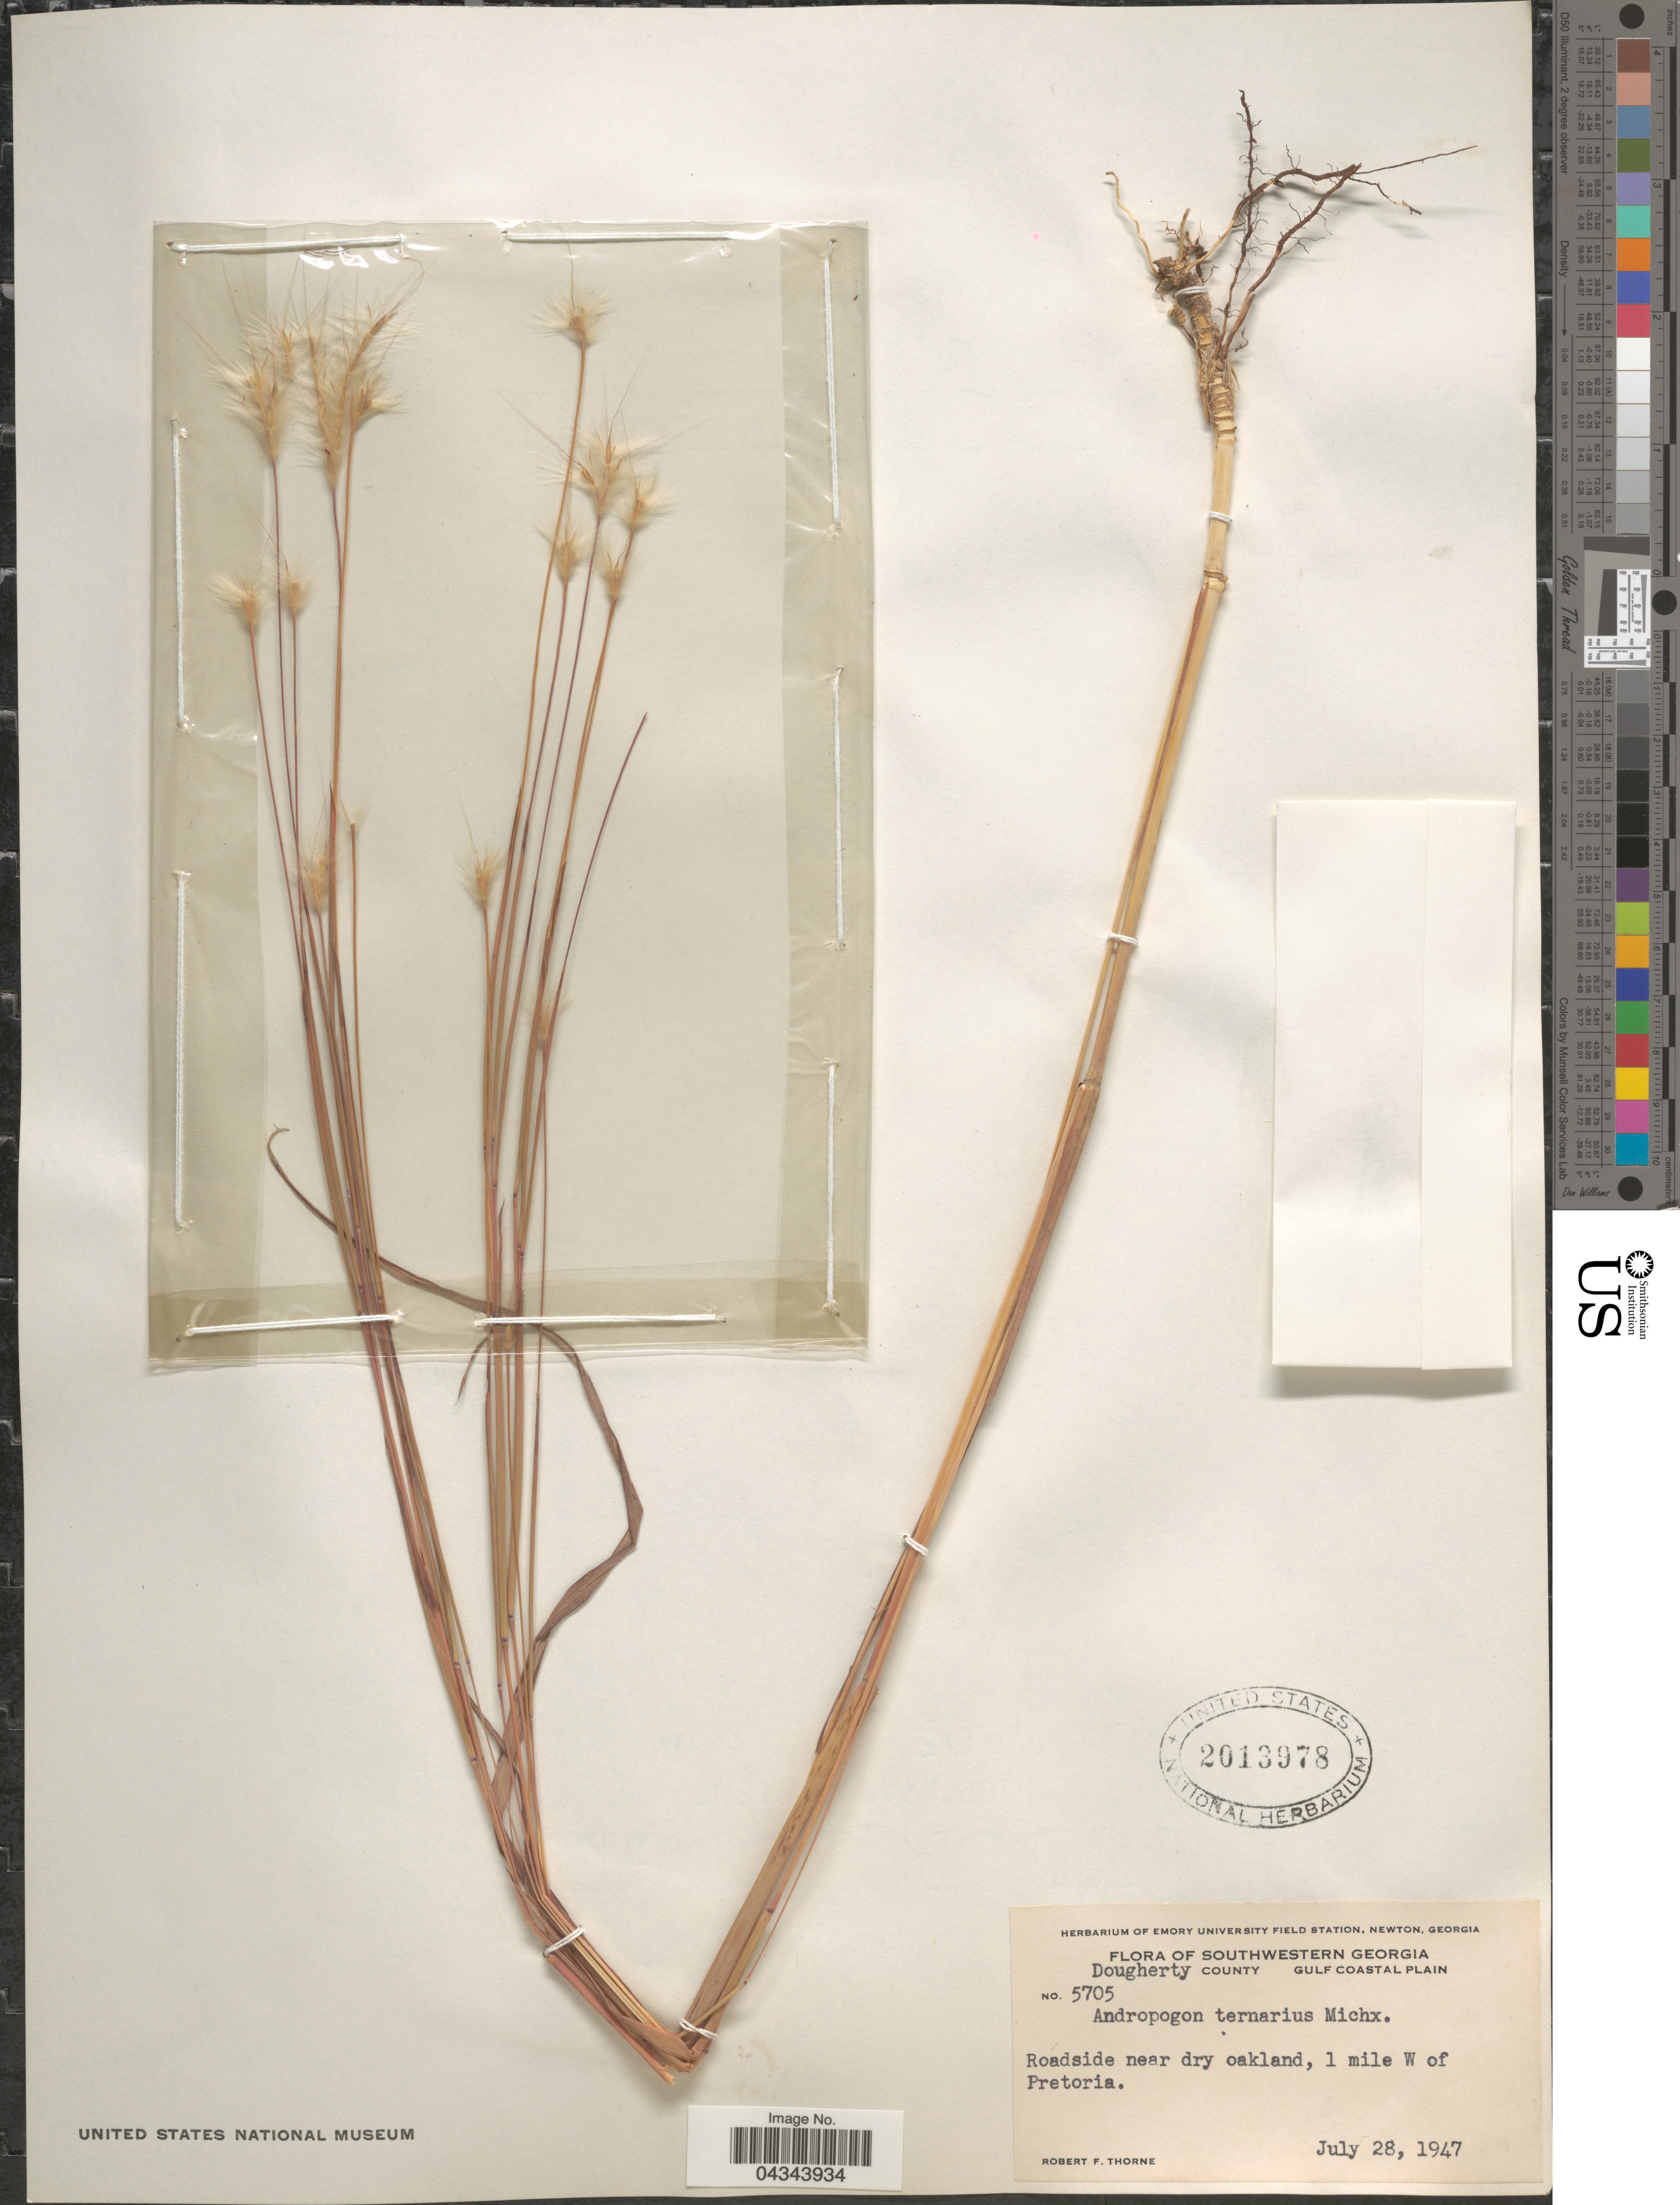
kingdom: Plantae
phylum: Tracheophyta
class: Liliopsida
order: Poales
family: Poaceae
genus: Andropogon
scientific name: Andropogon ternarius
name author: Michx.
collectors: R. F. Thorne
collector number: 5705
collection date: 1947-07-28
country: United States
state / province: Georgia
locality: Southwestern Georgia. Dougherty County. Gulf Coastal Plain. Roadside near dry oakland, 1 mile W of Pretoria.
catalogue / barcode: US 2013978